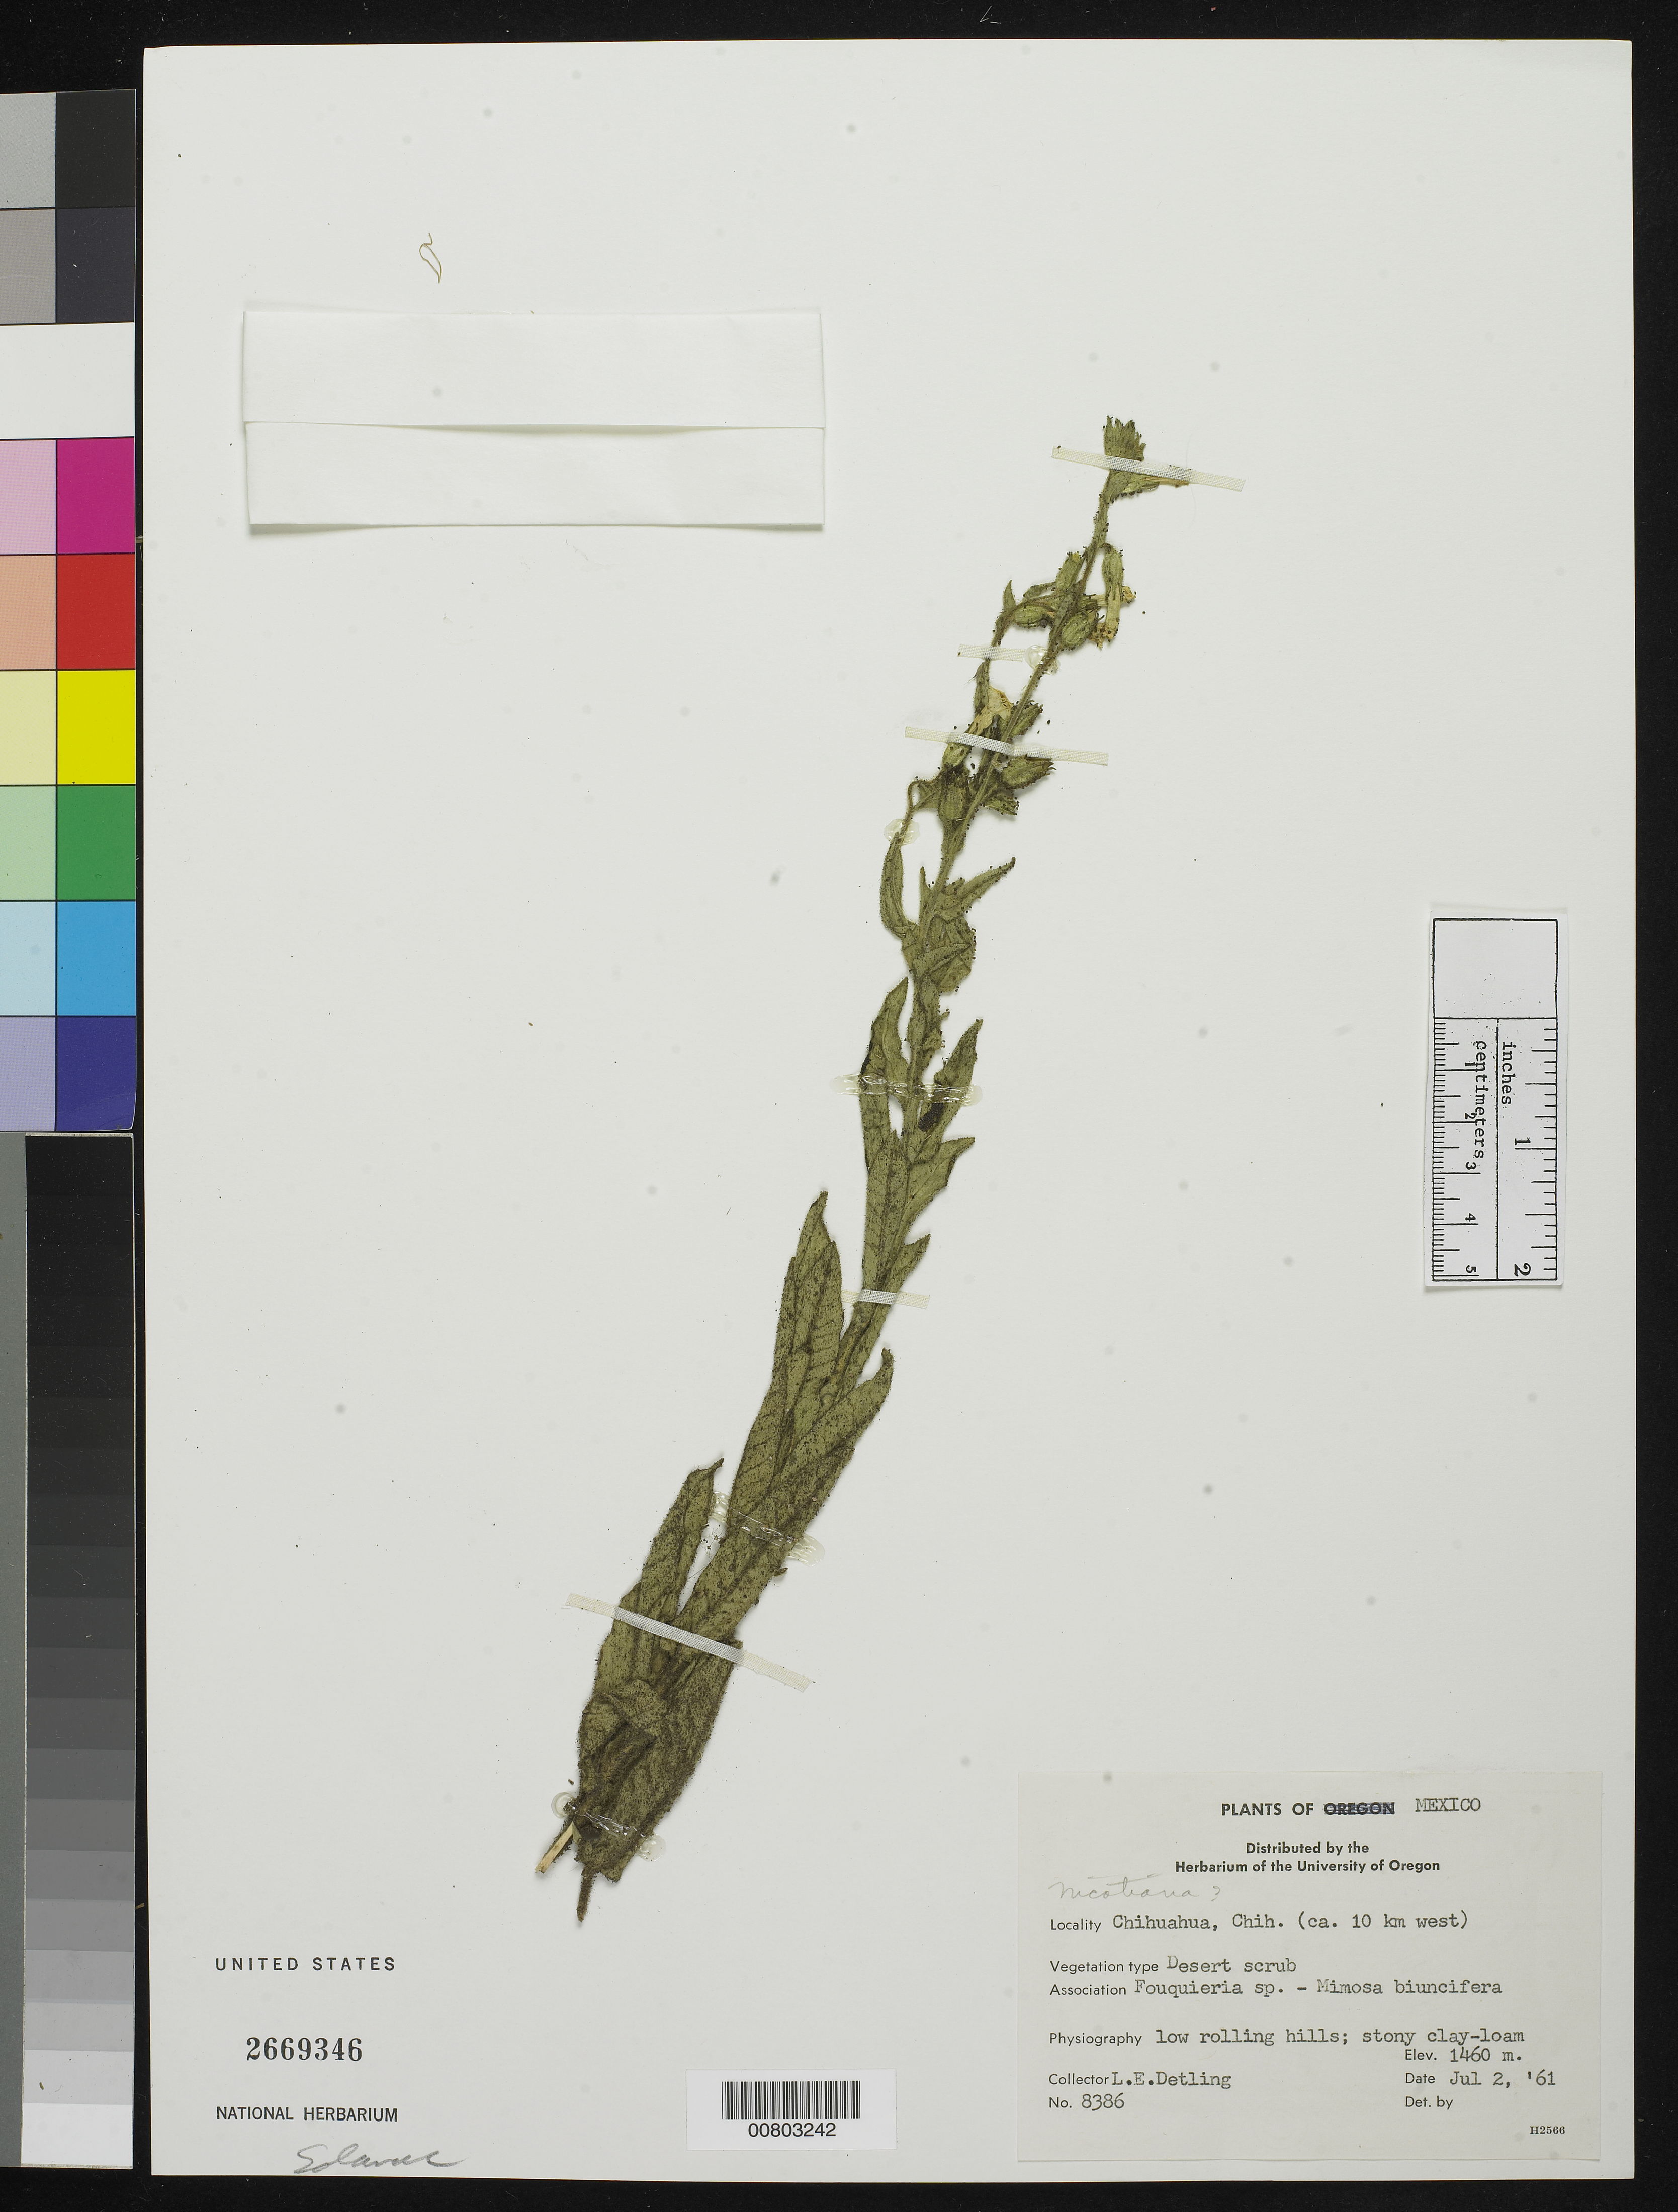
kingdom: Plantae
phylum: Tracheophyta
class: Magnoliopsida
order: Solanales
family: Solanaceae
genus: Nicotiana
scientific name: Nicotiana sp.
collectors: L. E. Detling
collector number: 8386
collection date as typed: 02 Jul 1961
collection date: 1961-07-02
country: Mexico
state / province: Chihuahua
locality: ca. 10 km. west of Chihuahua, Chihuahua.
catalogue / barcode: US 2669346